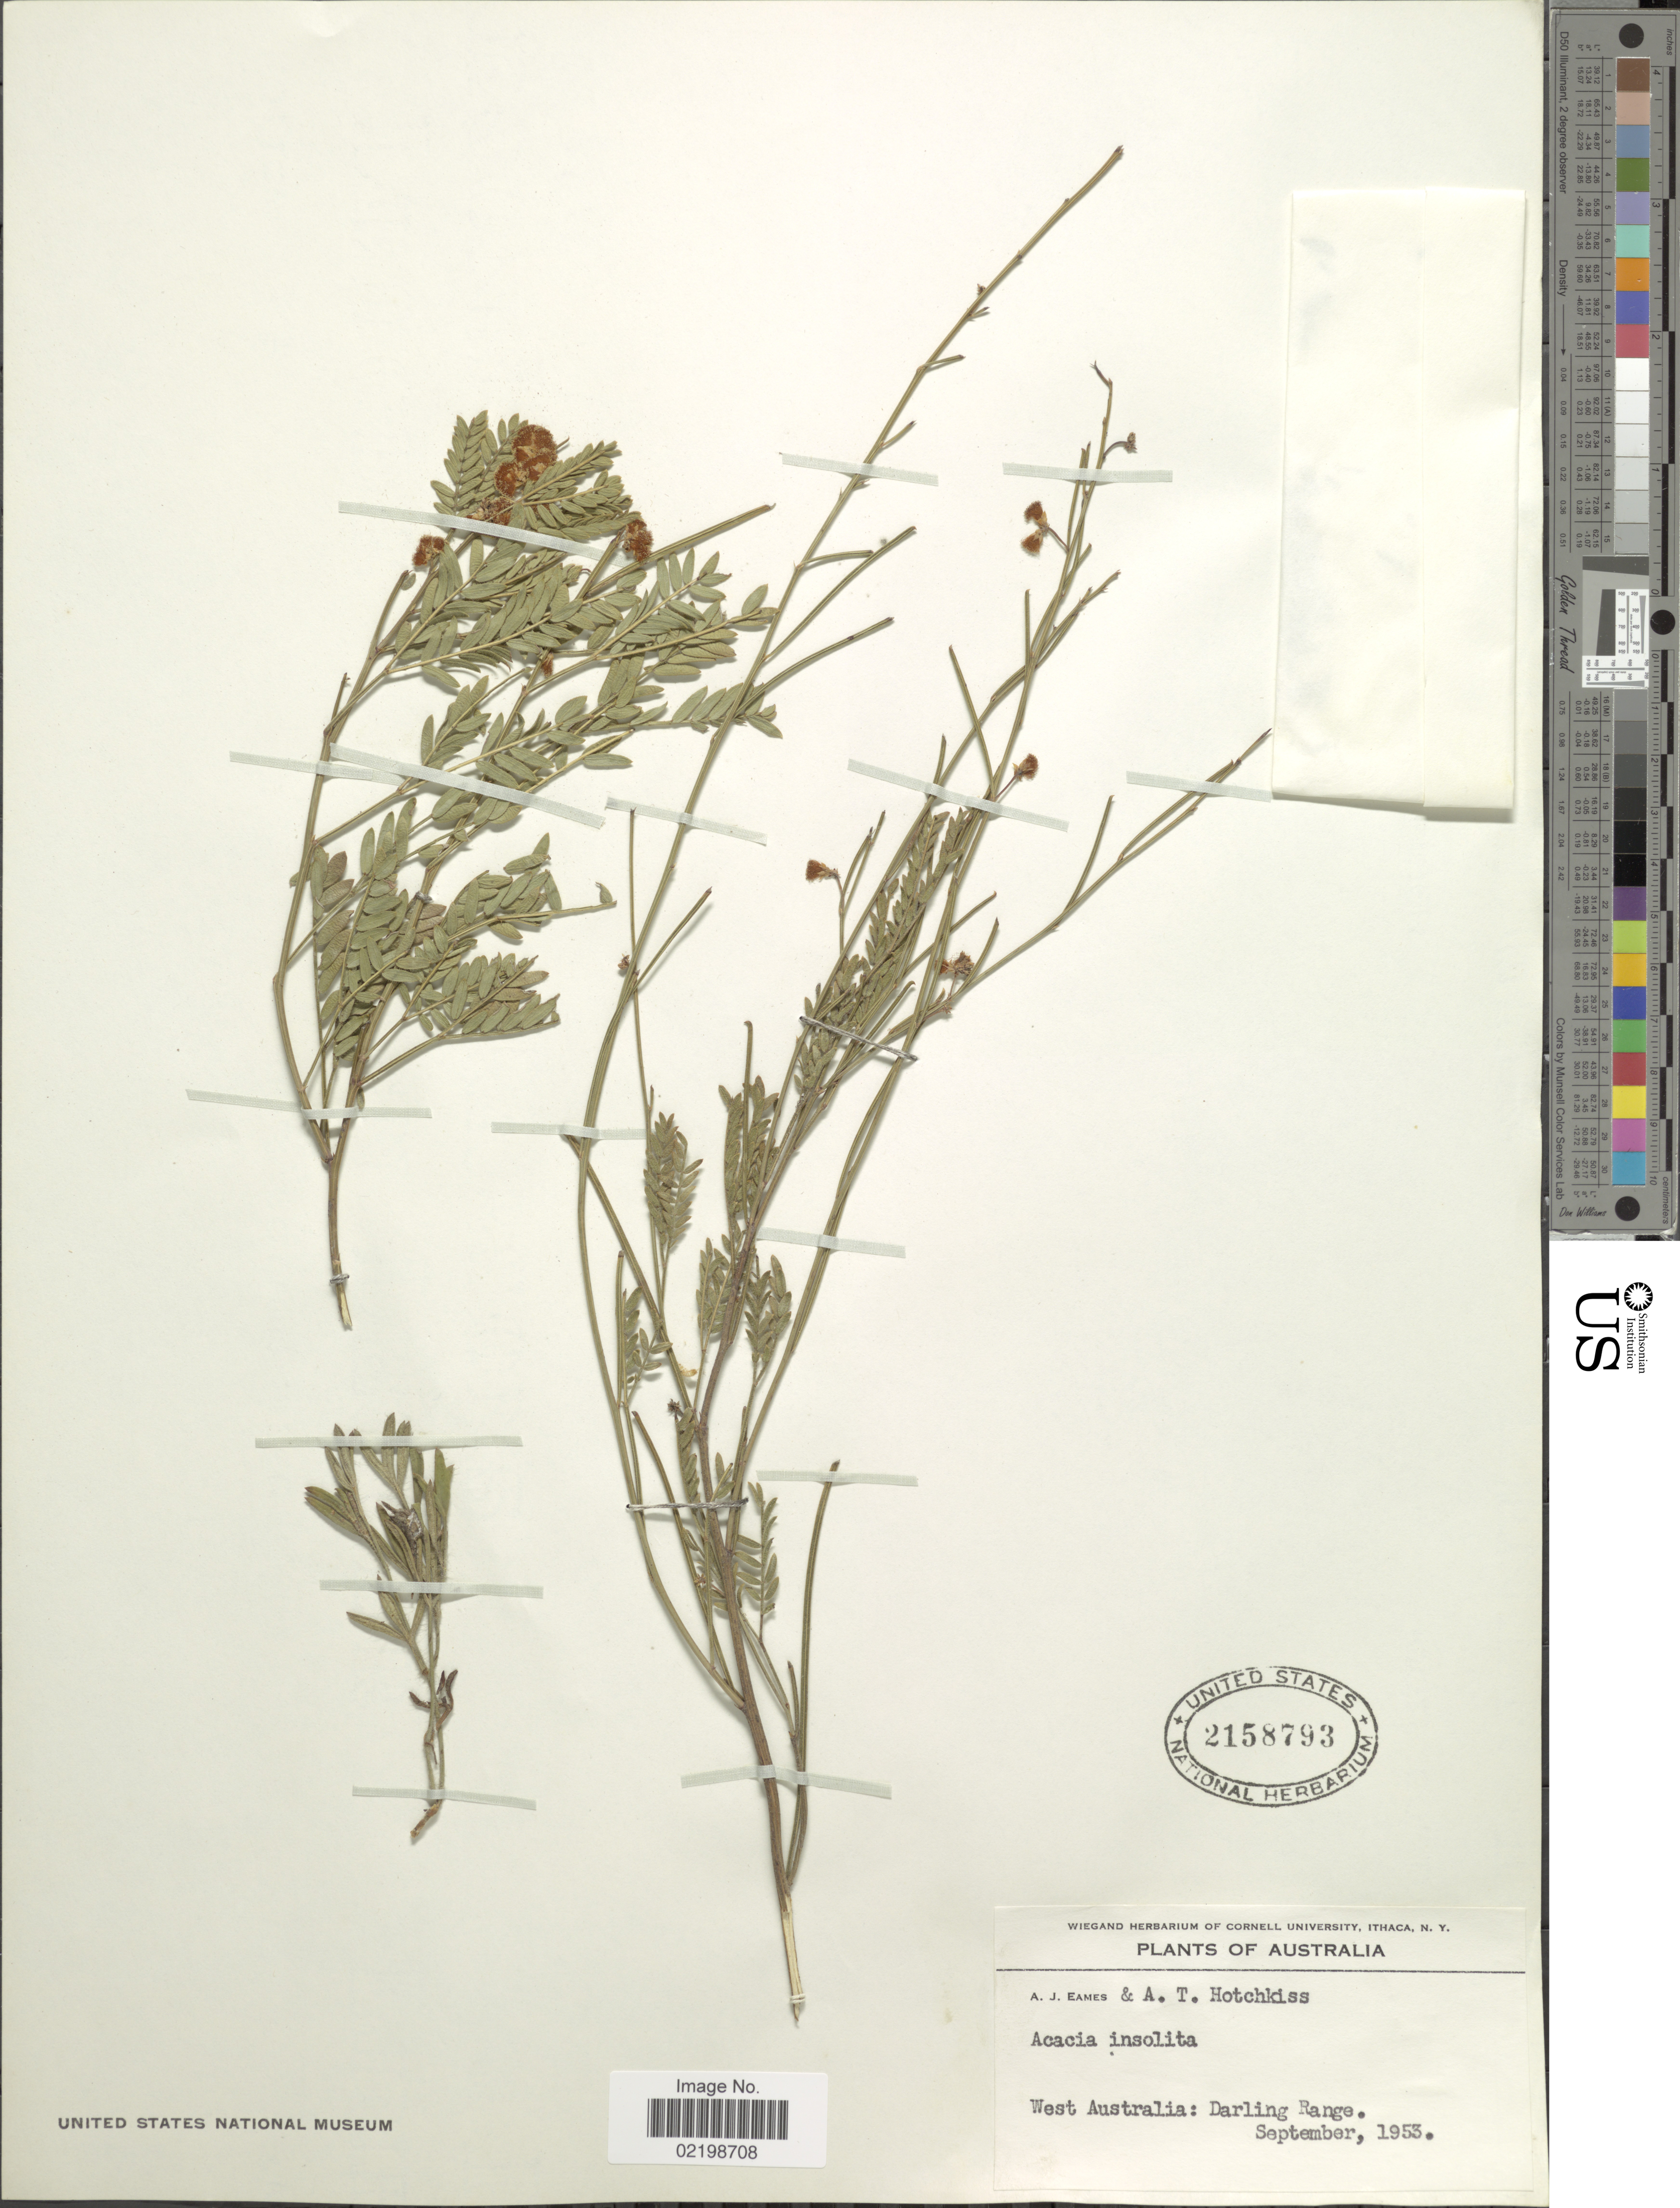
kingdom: Plantae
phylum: Tracheophyta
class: Magnoliopsida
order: Fabales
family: Fabaceae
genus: Acacia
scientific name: Acacia insolita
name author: E. Pritz.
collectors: A. J. Eames & A. Hotchkiss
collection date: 1953-09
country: Australia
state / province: Western Australia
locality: West Australia: Darling Range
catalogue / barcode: US 2158793